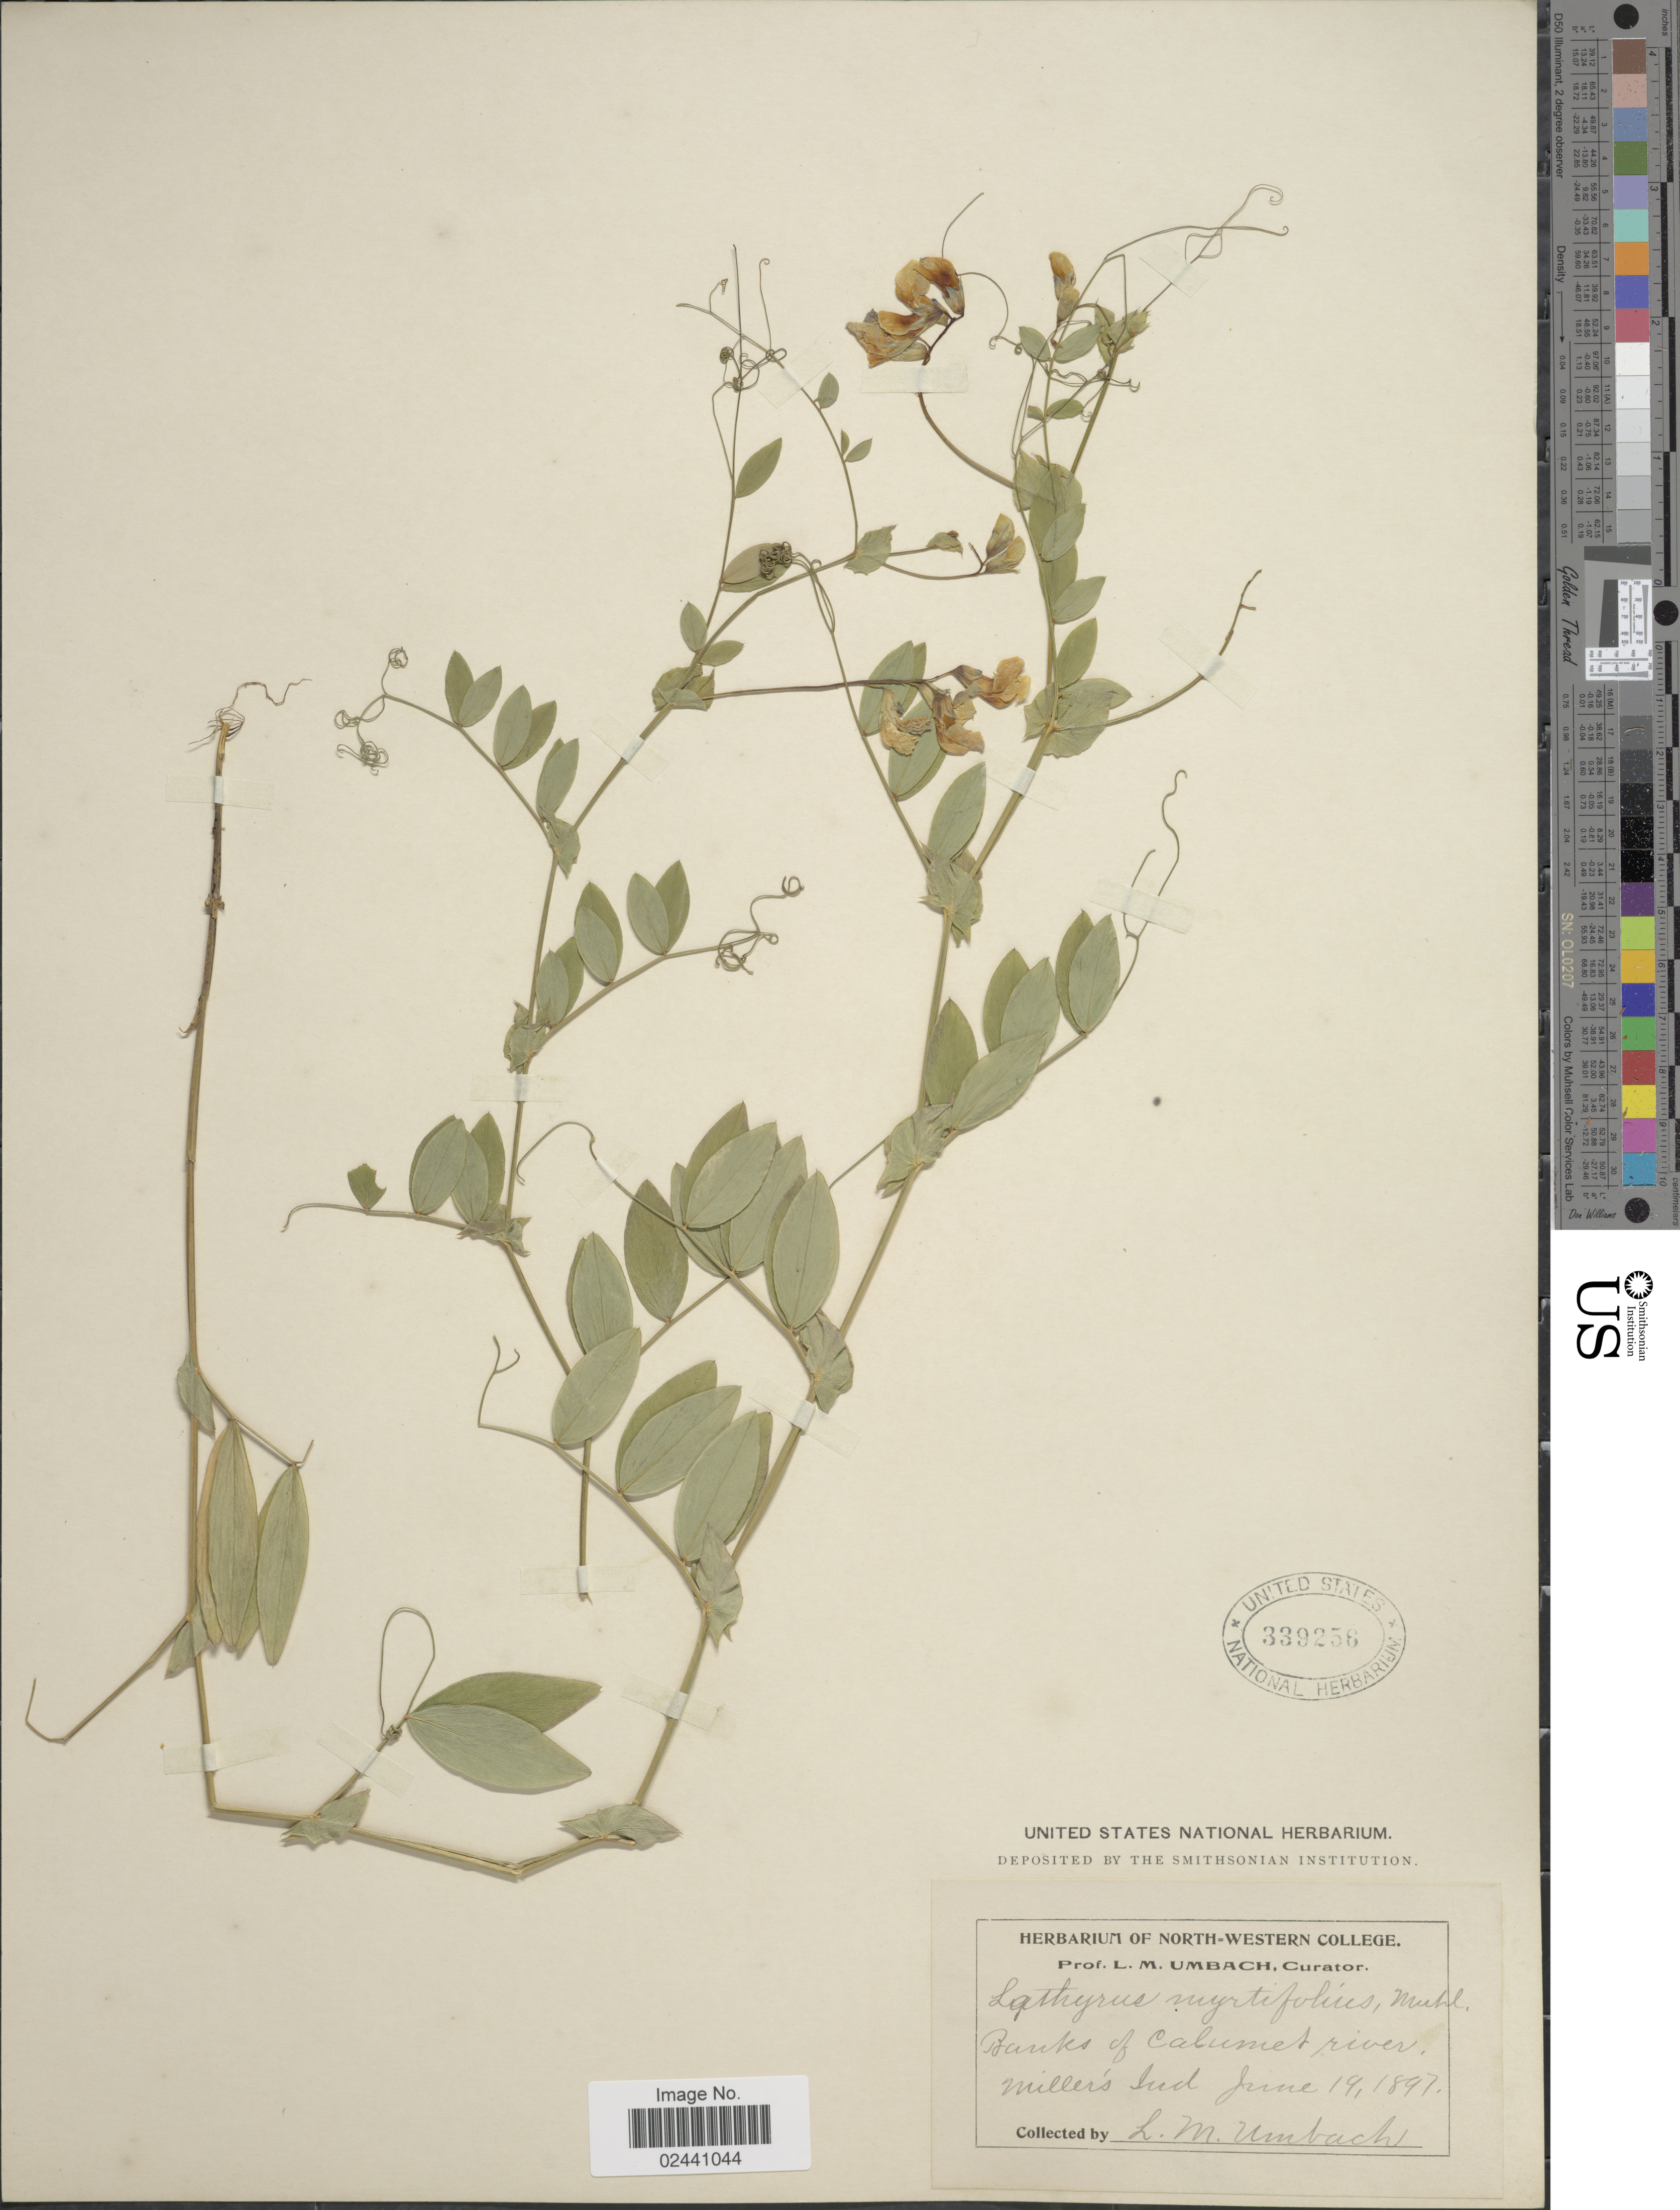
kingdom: Plantae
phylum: Tracheophyta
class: Magnoliopsida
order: Fabales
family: Fabaceae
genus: Lathyrus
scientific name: Lathyrus myrtifolius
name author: Willd.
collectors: L. M. Umbach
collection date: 1897-06-19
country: United States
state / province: Indiana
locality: Banks of Calumet river, Miller's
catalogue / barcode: US 339256